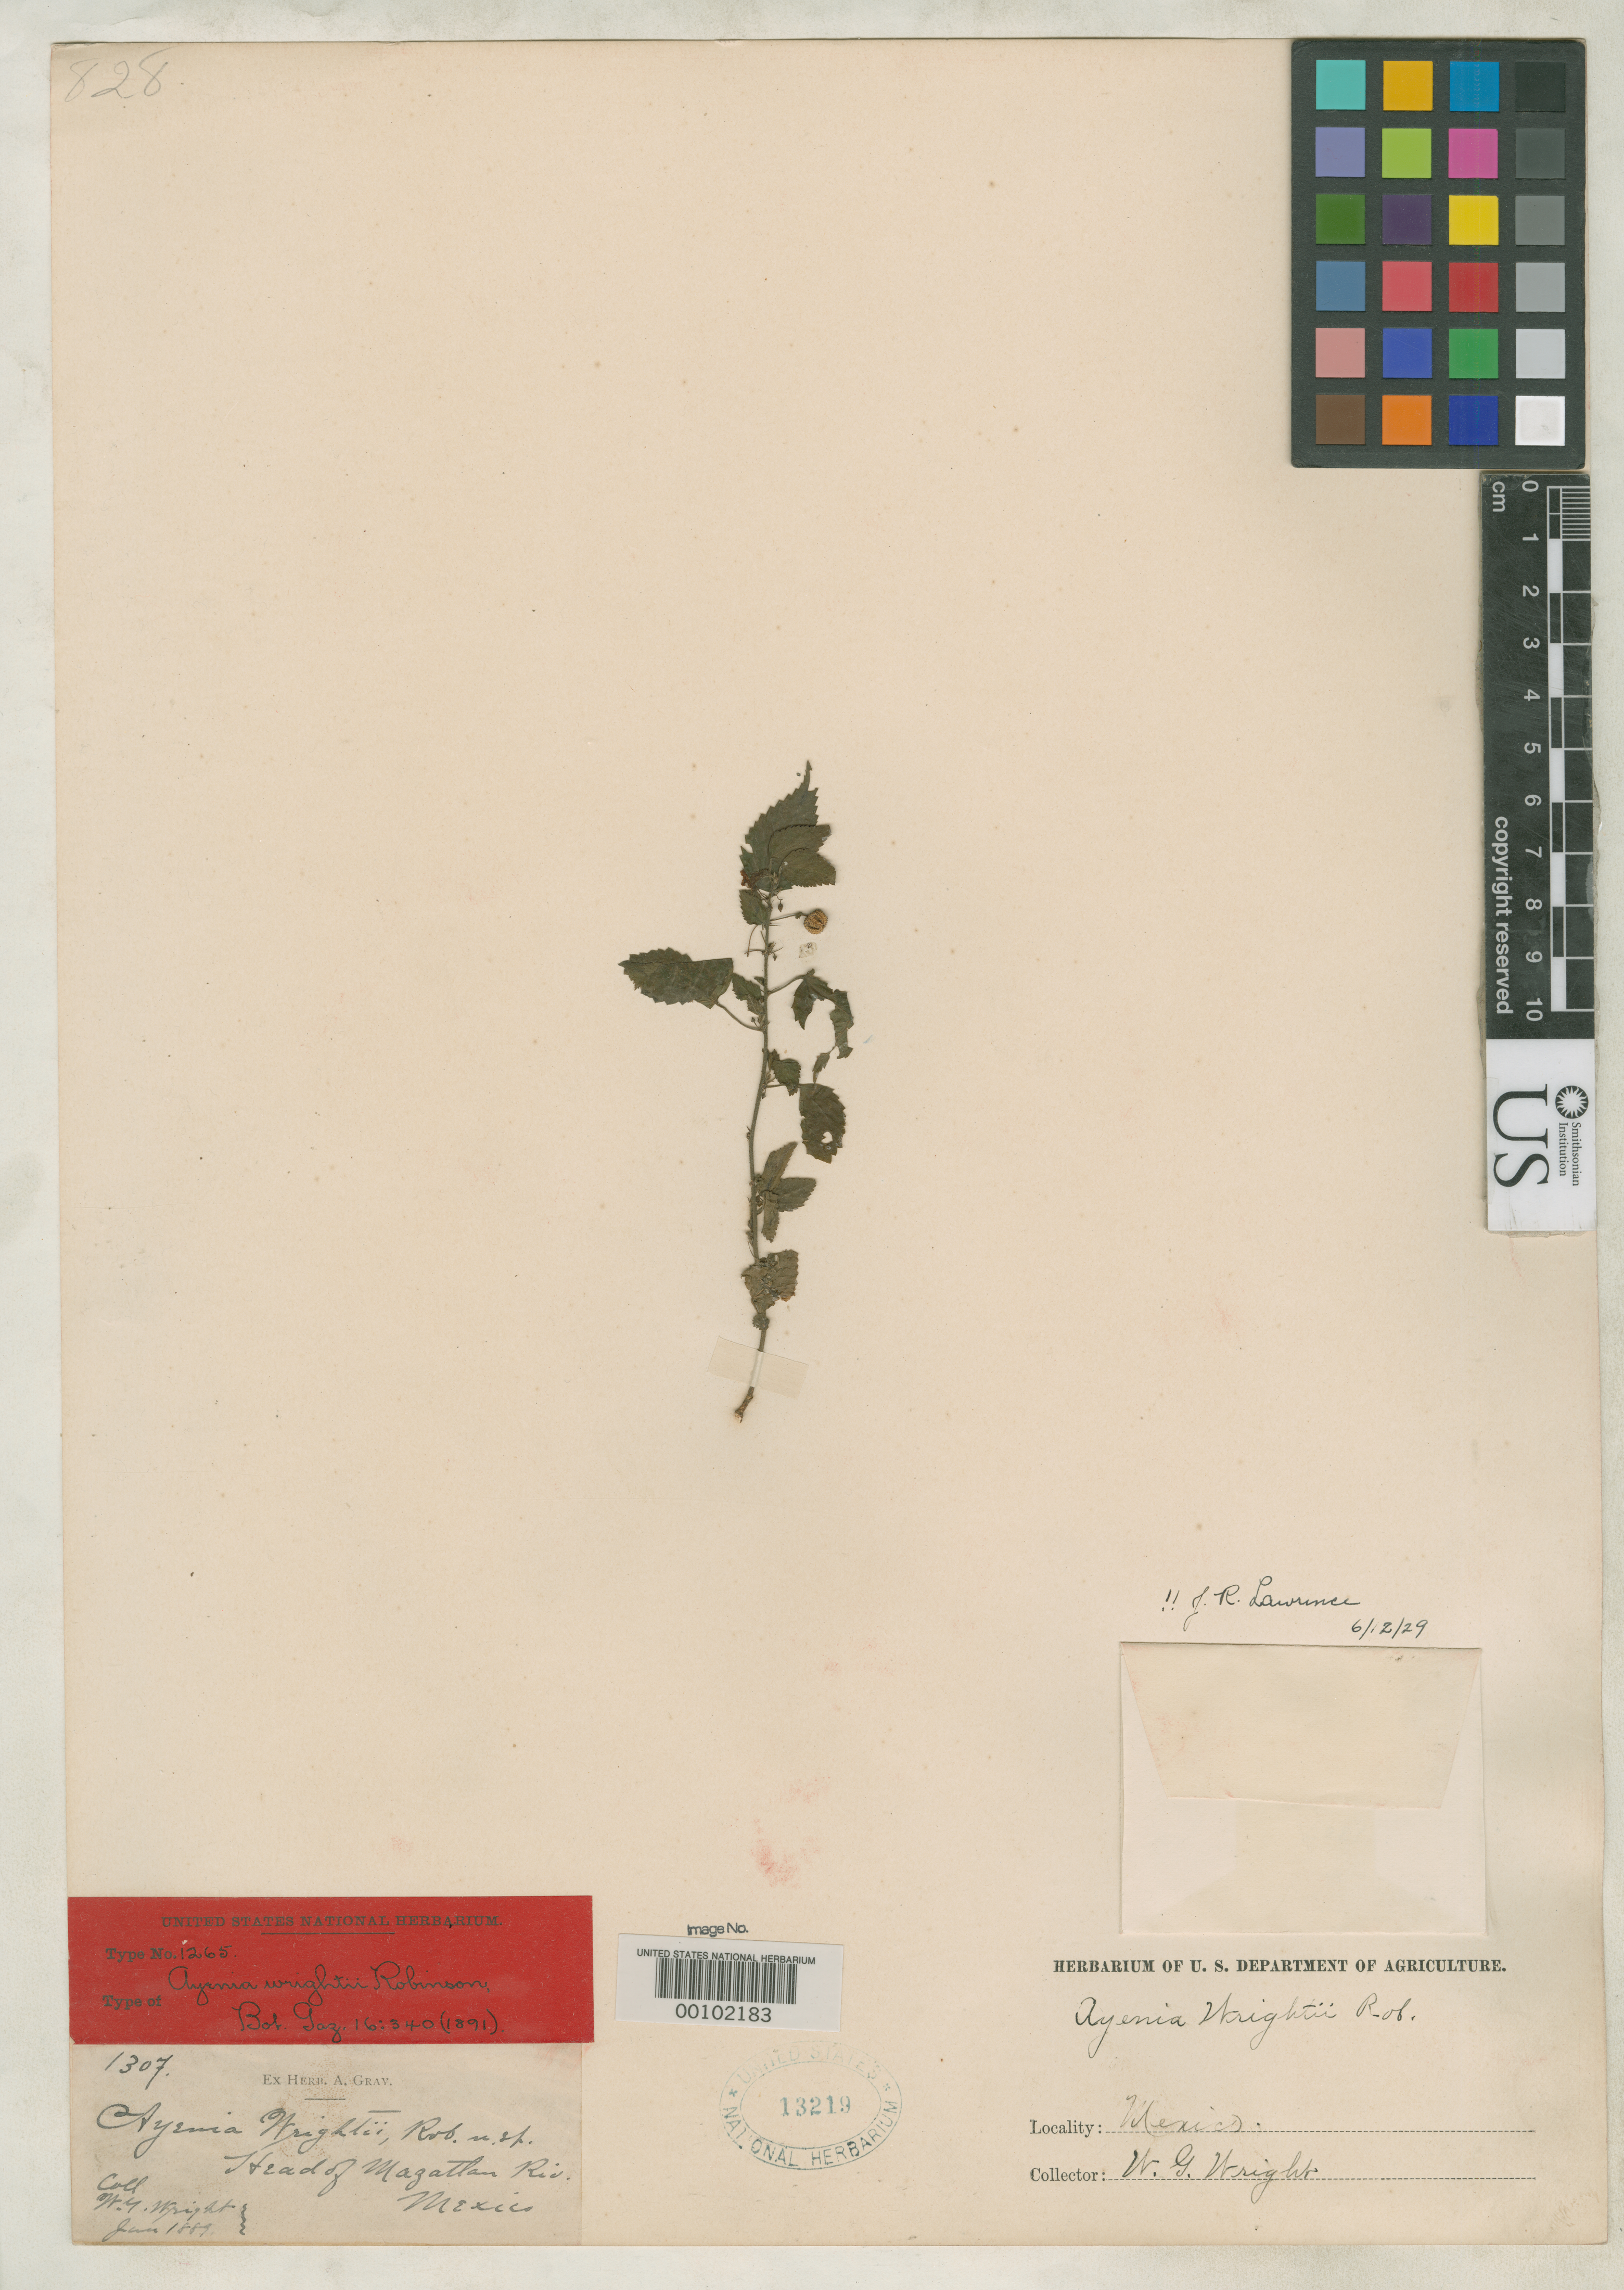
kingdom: Plantae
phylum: Tracheophyta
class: Magnoliopsida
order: Malvales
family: Malvaceae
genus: Ayenia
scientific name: Ayenia wrightii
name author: B.L. Rob.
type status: Type Collection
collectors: W. G. Wright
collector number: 1307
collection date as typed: Jan 1889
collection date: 1889-01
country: Mexico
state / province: Sinaloa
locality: Mazatlan River.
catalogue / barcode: US 13219